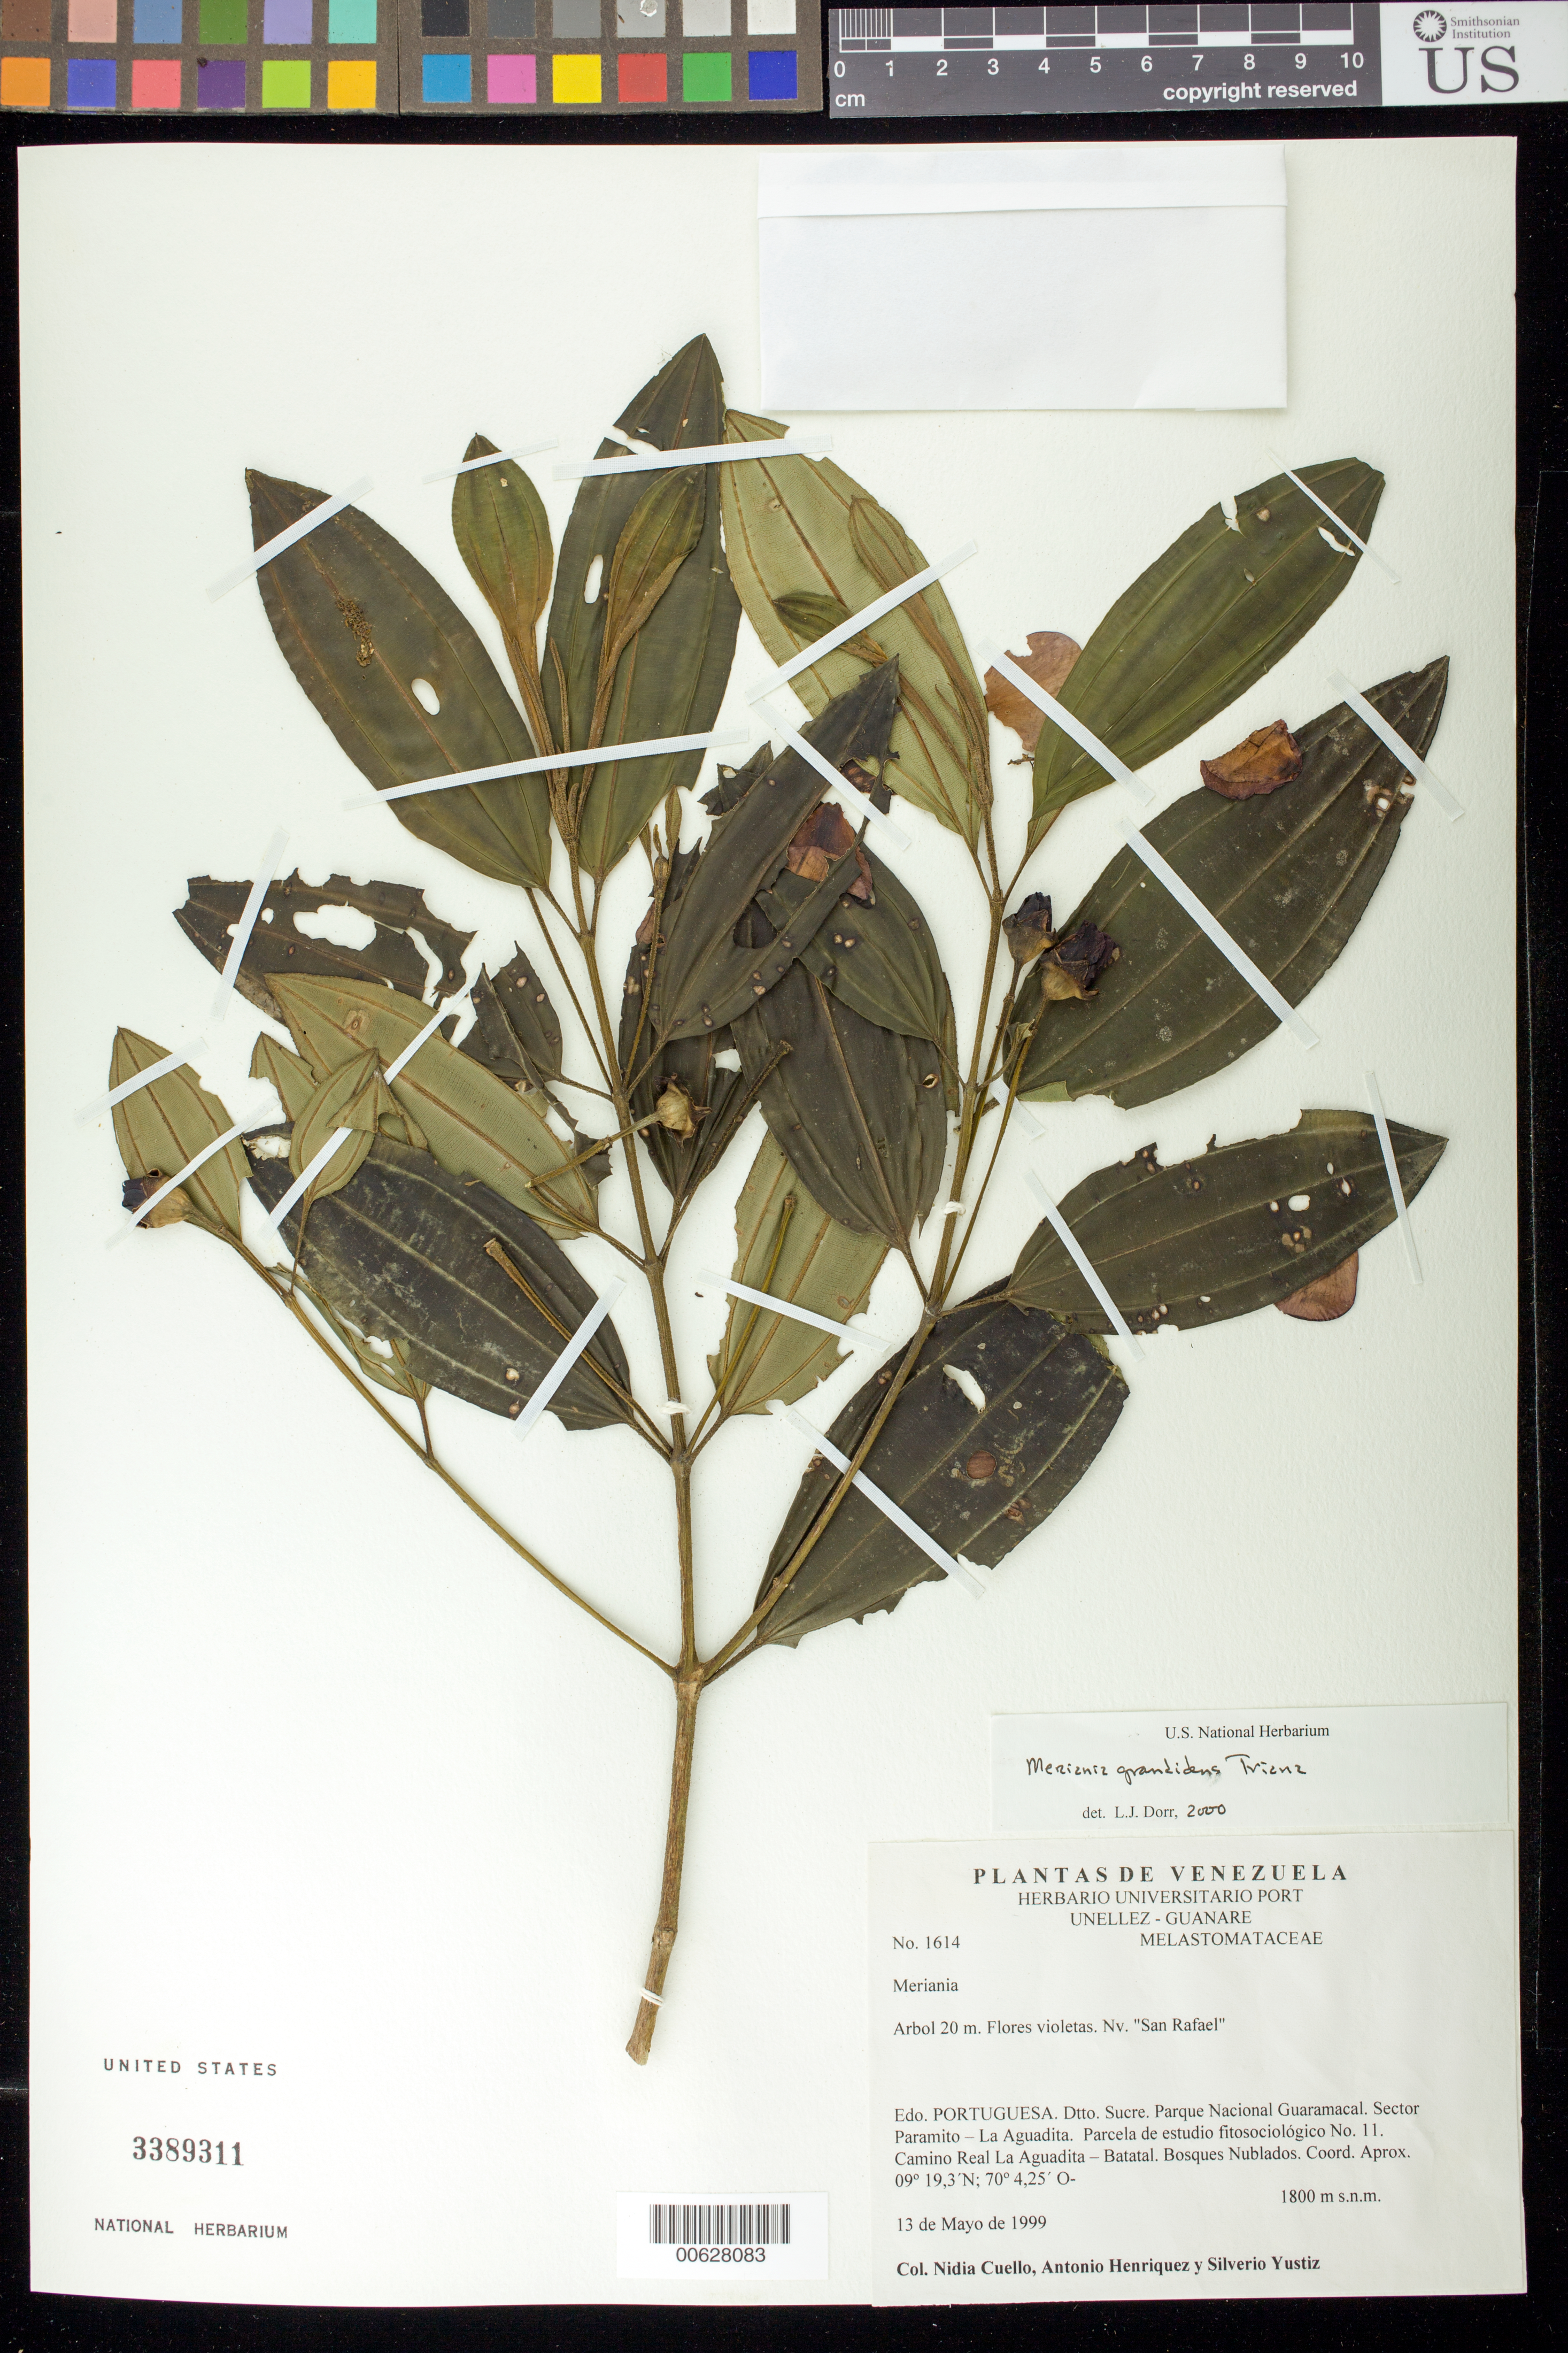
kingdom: Plantae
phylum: Tracheophyta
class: Magnoliopsida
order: Myrtales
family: Melastomataceae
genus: Meriania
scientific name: Meriania grandidens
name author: Triana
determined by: Dorr, L. J., (BOT), Smithsonian Institution - National Museum of Natural History (UNITED STATES)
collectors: N. L. Cuello, A. Henríquez & S. Yustiz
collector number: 1614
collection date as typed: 13 May 1999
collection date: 1999-05-13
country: Venezuela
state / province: Portuguesa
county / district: Sucre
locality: Parque Nacional Guaramacal. Sector Paramito - La Aguadita. Camino Real Paramito - Batatal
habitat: Bosques nublados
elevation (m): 1800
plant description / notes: Common name: San Rafael; PORT, US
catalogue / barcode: US 3389311